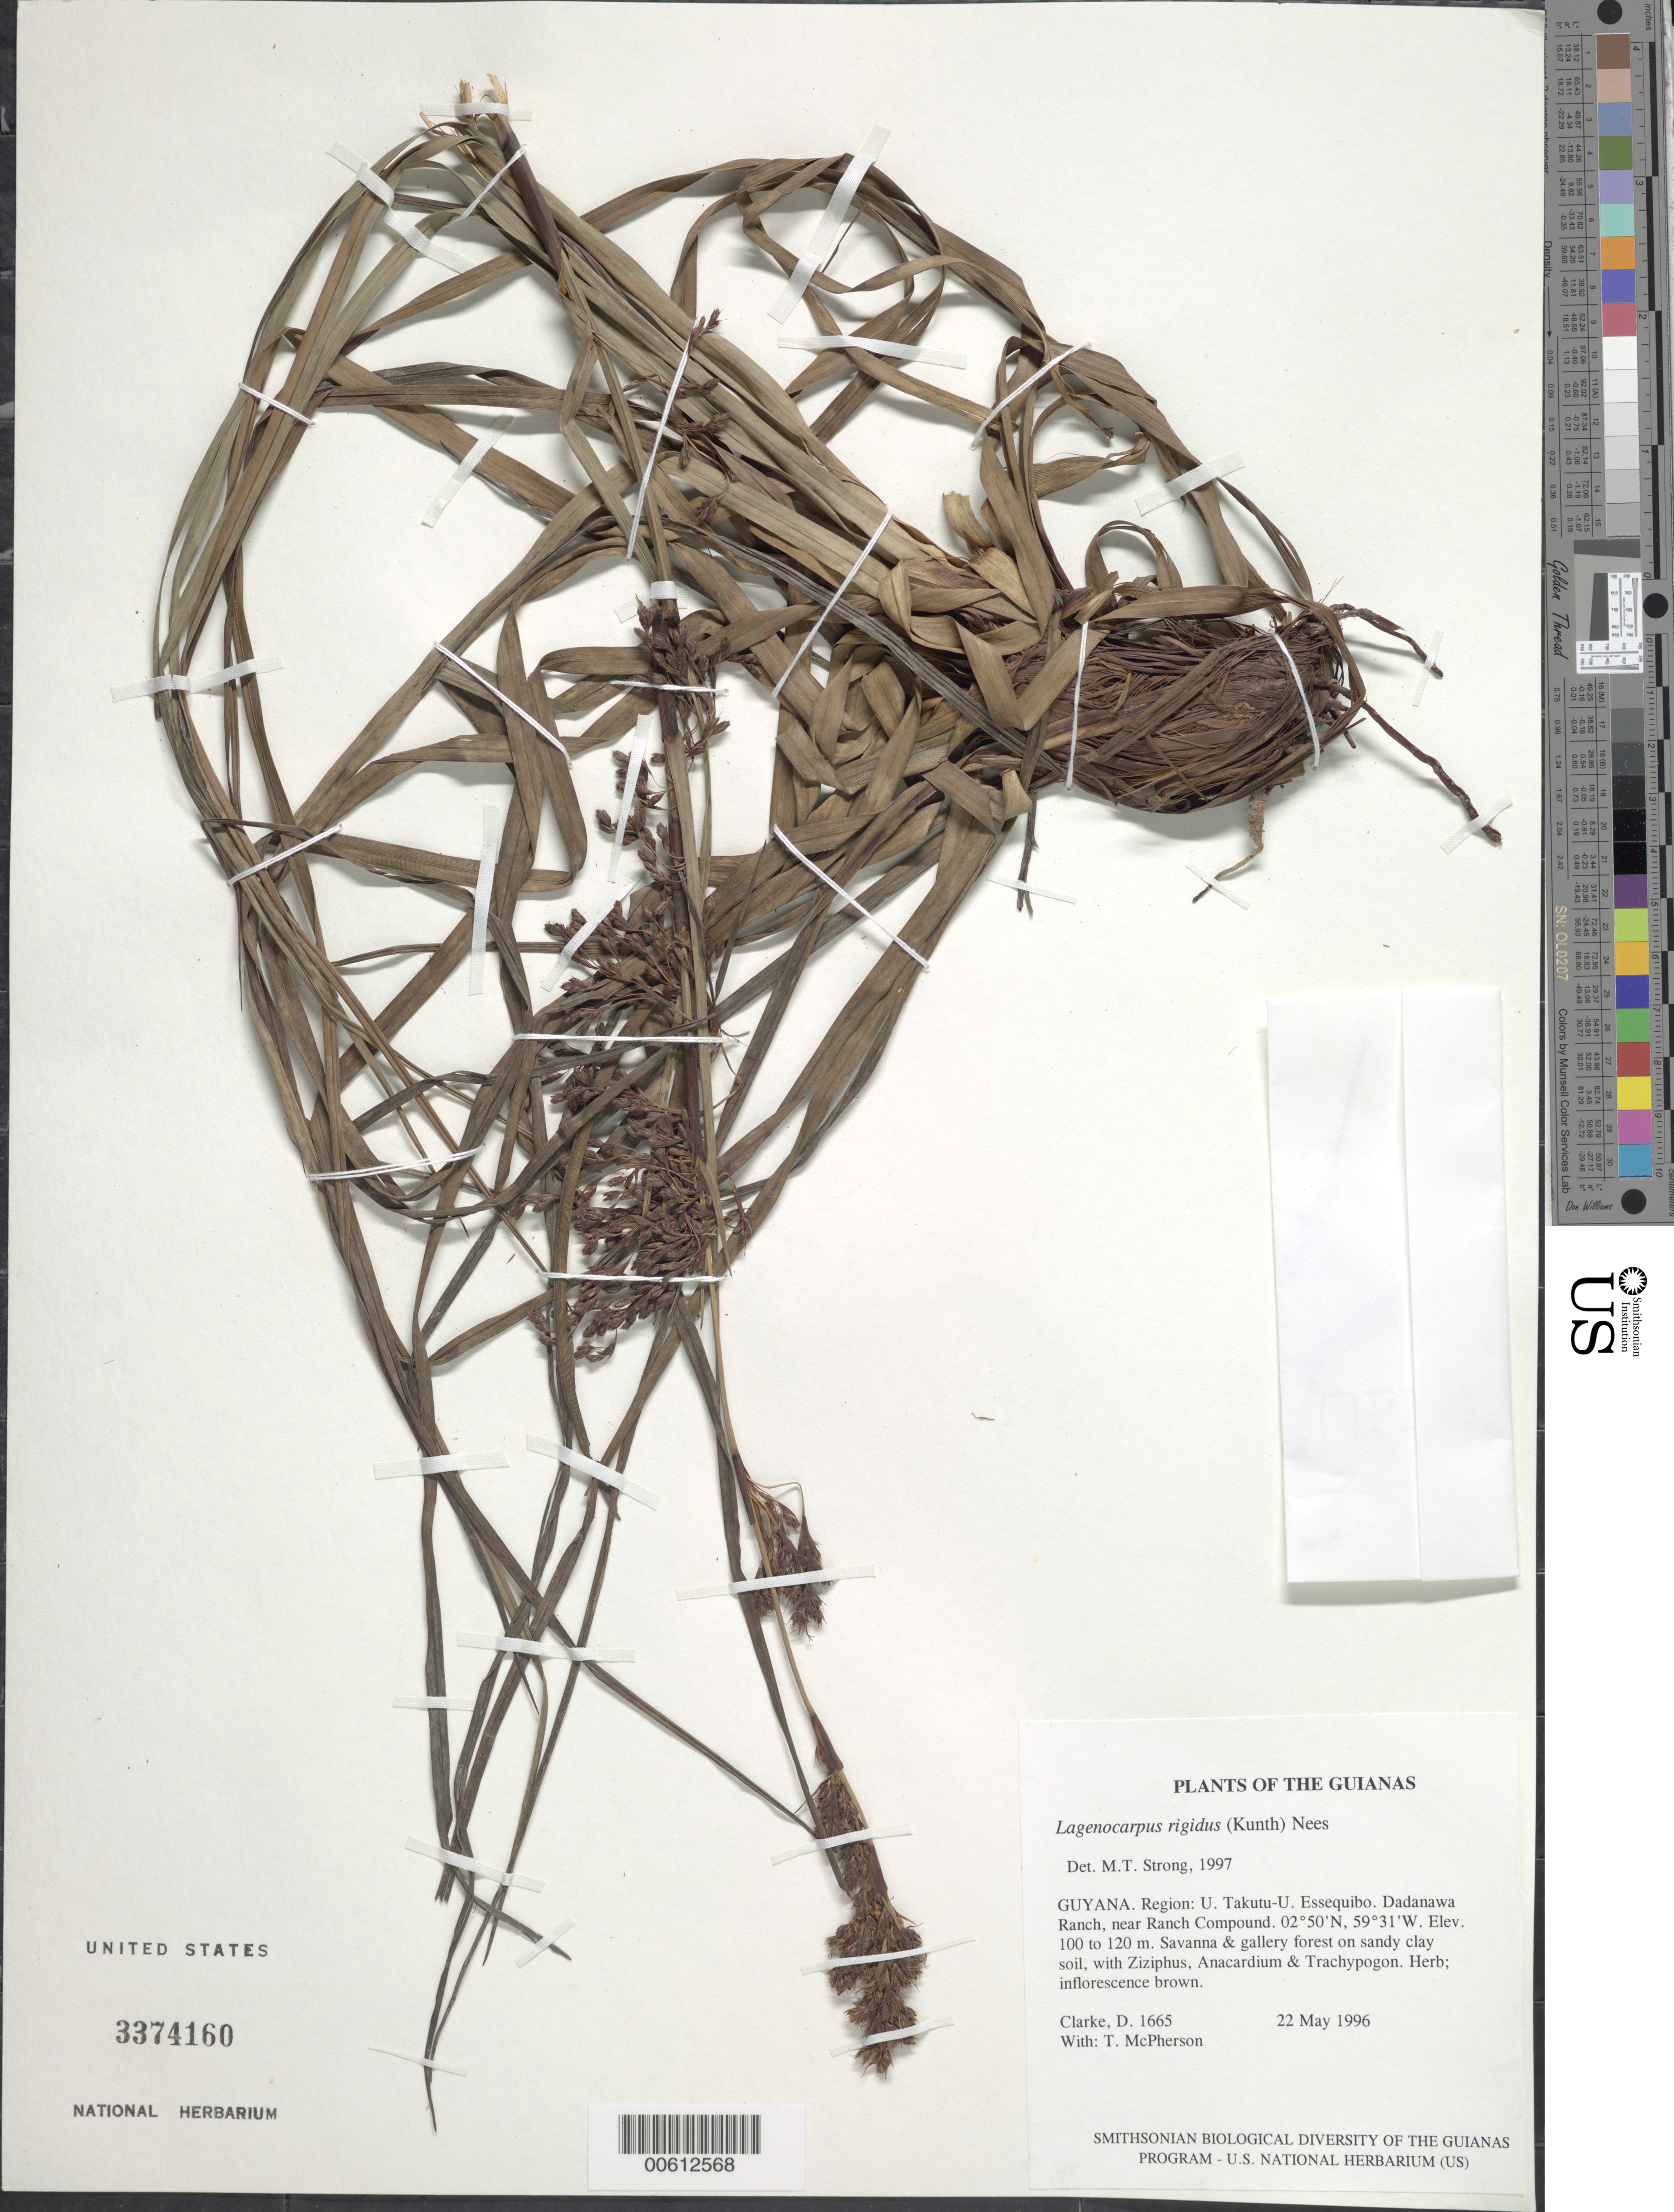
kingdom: Plantae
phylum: Tracheophyta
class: Liliopsida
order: Poales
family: Cyperaceae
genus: Lagenocarpus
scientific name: Lagenocarpus rigidus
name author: (Kunth) Nees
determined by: Strong, M. T., (US), Smithsonian Institution - National Museum of Natural History (UNITED STATES)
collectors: H. D. Clarke & T. McPherson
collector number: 1665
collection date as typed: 22 May 1996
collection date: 1996-05-22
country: Guyana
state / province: U. Takutu-U. Essequibo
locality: Dadanawa Ranch, near Ranch Compound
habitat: Savanna & gallery forest on sandy clay soil, with Ziziphus, Anacardium & Trachypogon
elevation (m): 100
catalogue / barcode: US 3374160